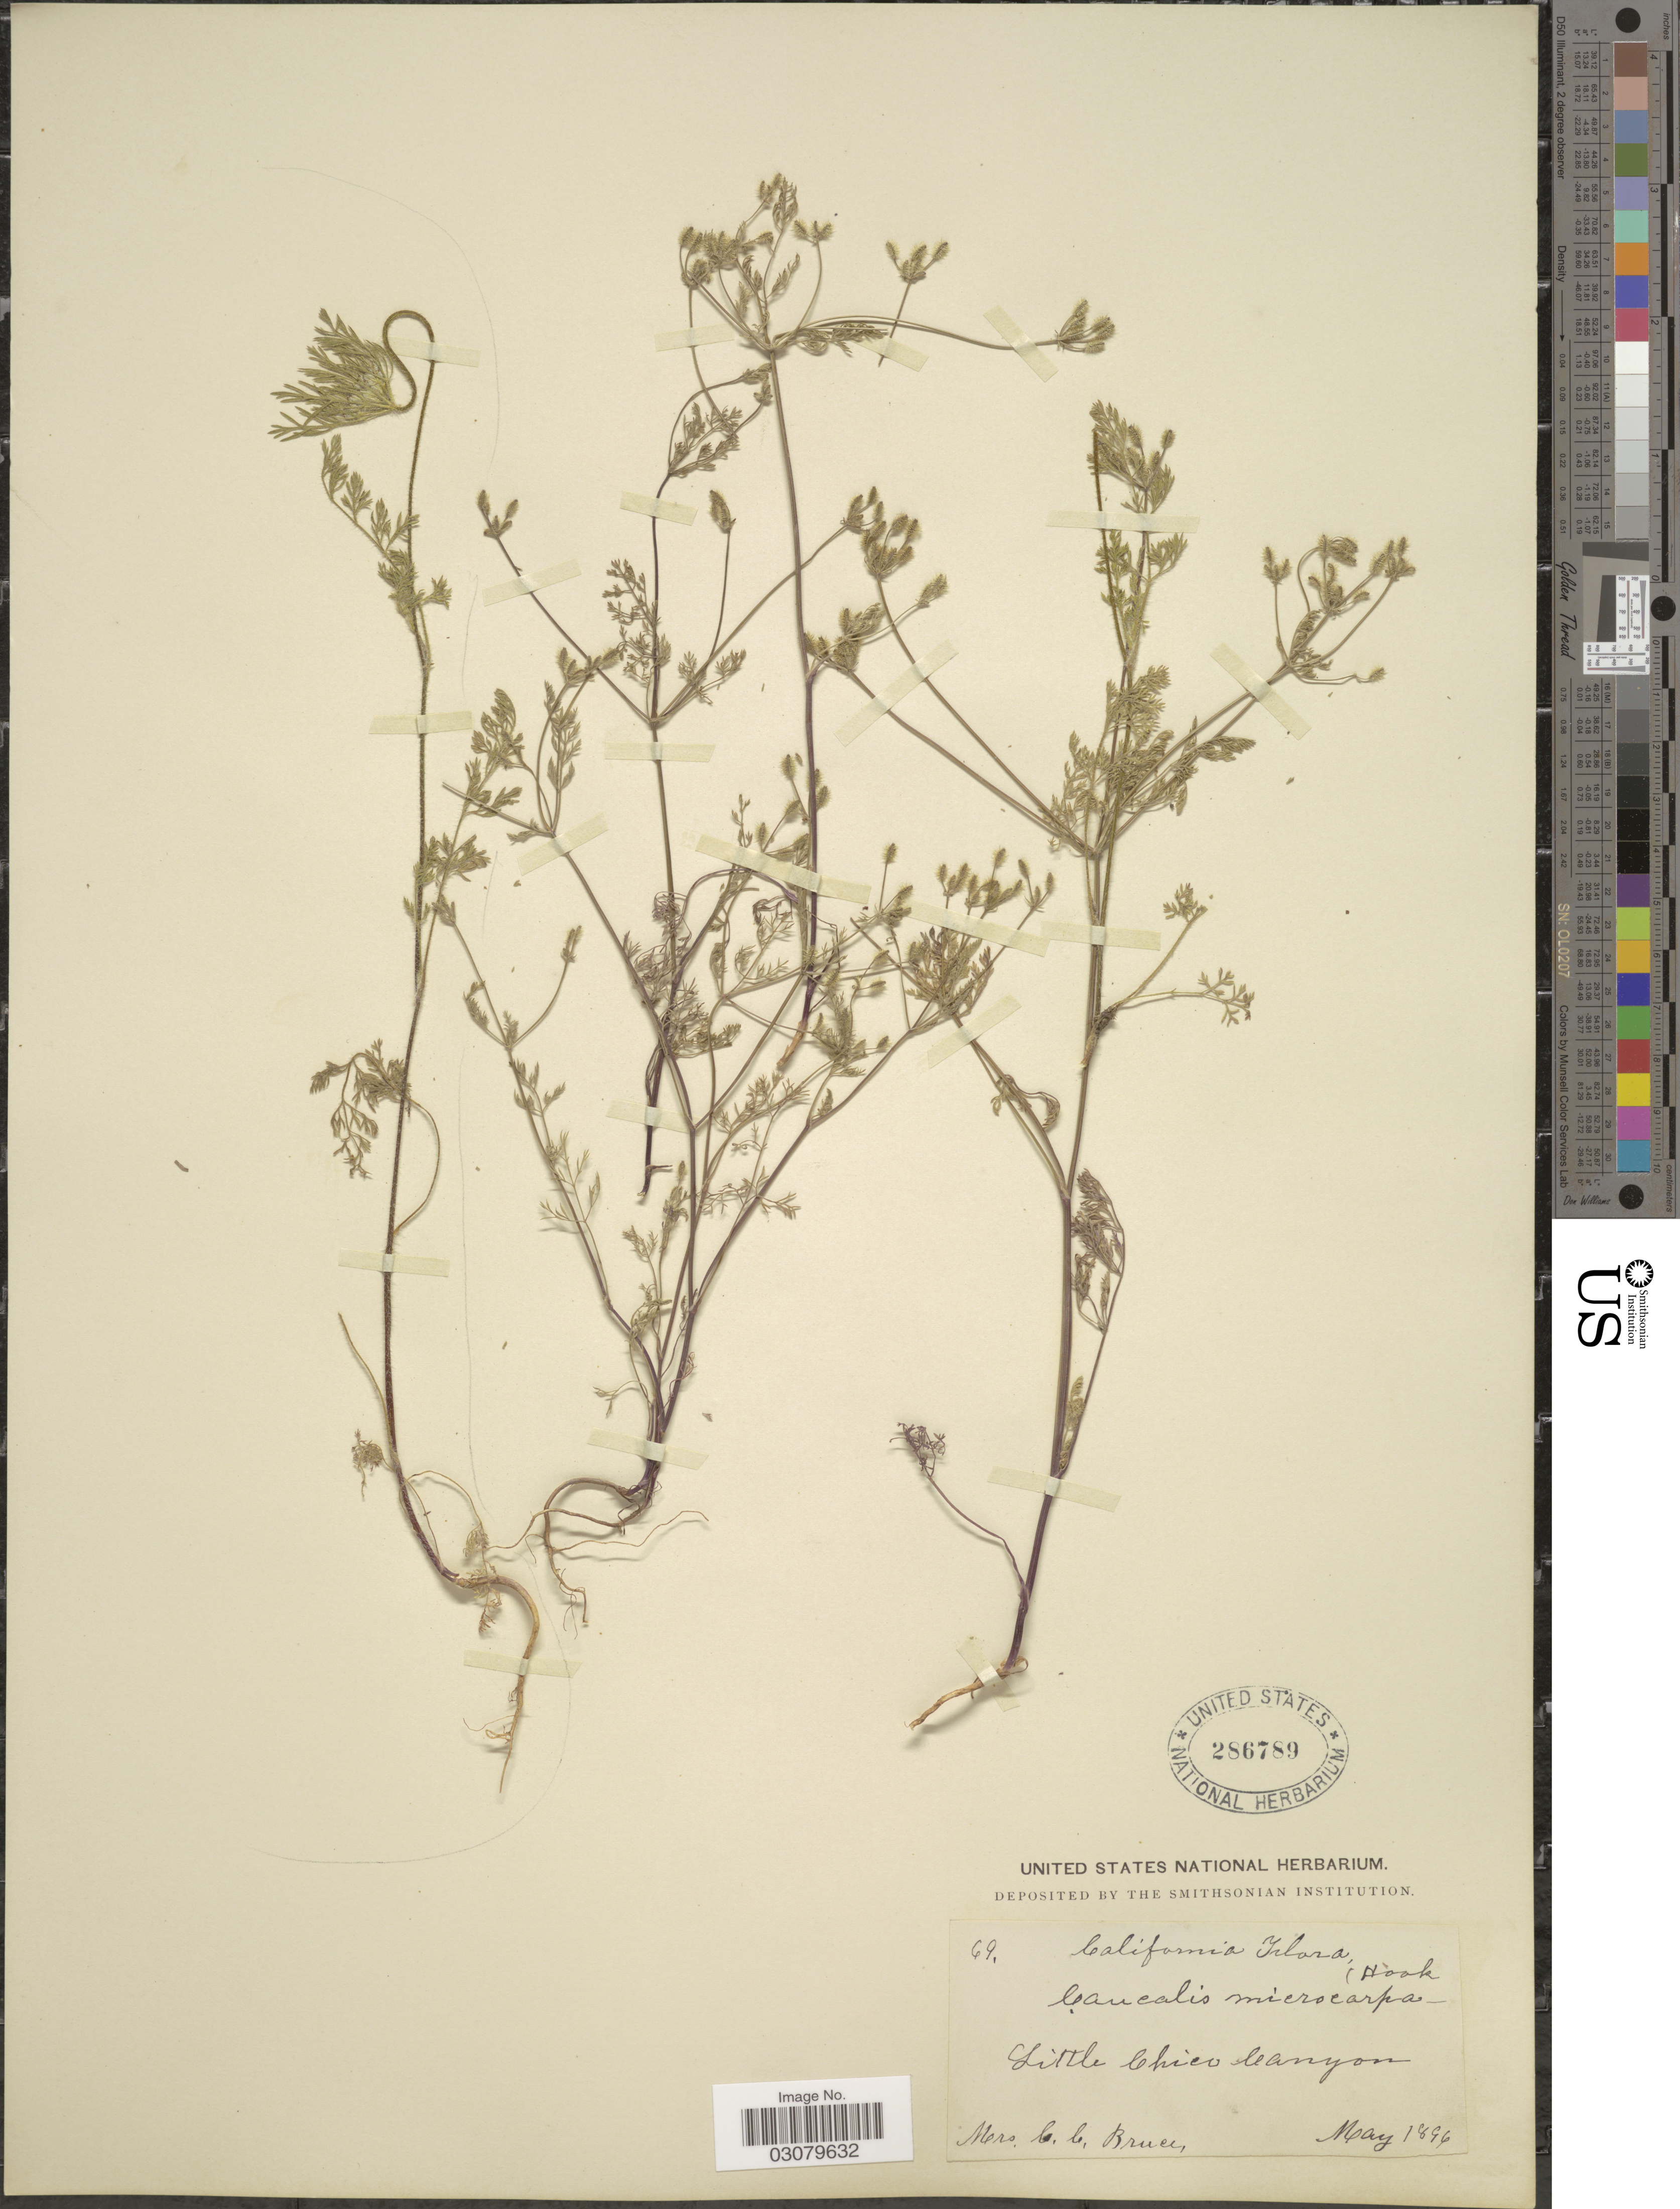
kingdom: Plantae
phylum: Tracheophyta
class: Magnoliopsida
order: Apiales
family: Apiaceae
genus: Caucalis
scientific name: Caucalis microcarpa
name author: Hook. & Arn.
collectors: C. Bruce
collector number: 69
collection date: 1896-05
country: United States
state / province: California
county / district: Butte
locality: Little Chico Canyon.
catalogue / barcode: US 286789